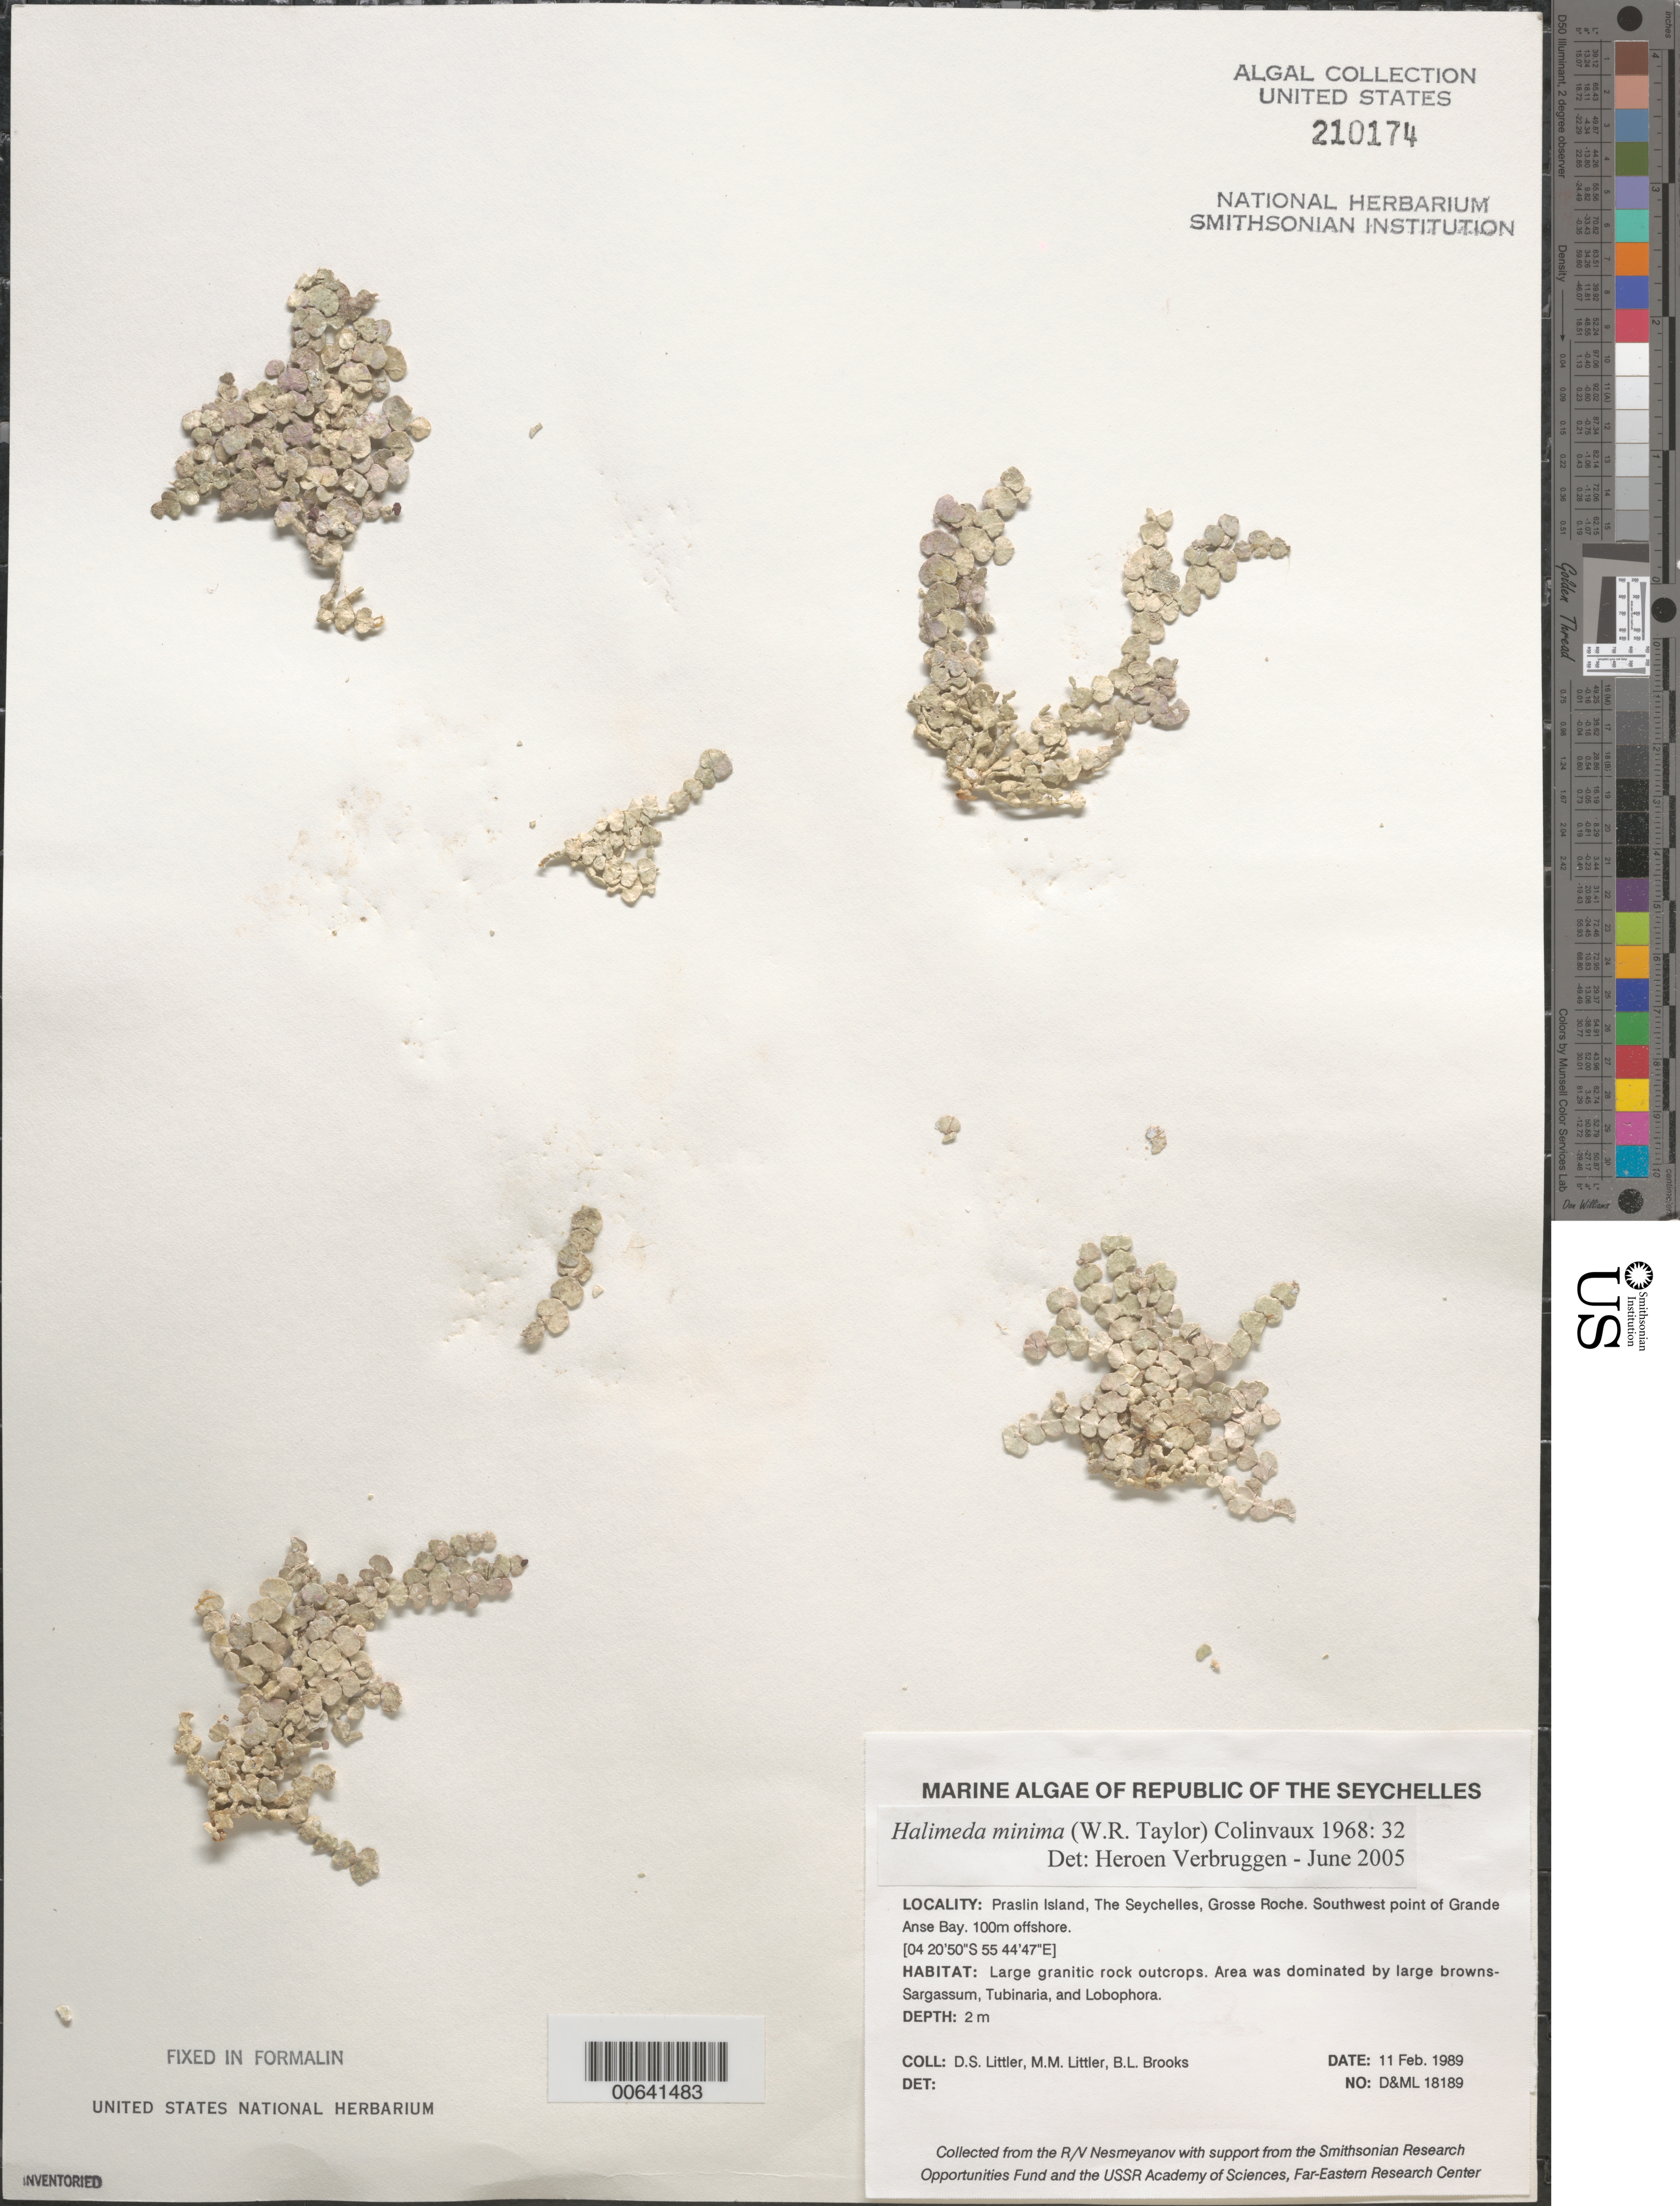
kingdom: Plantae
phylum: Chlorophyta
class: Ulvophyceae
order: Bryopsidales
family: Halimedaceae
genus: Halimeda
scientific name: Halimeda minima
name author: (W.R. Taylor) Hillis-Colinvaux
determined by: Verbruggen, H.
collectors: D. S. Littler, M. M. Littler & B. Brooks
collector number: D&ML 18189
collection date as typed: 11 Feb 1989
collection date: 1989-02-11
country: Seychelles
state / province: Grand Anse Praslin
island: Praslin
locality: Grosse Roche, 100 m off southwest point of Grande Anse Bay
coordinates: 04 20'50"S, 55 44'47"E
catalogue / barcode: US 210174